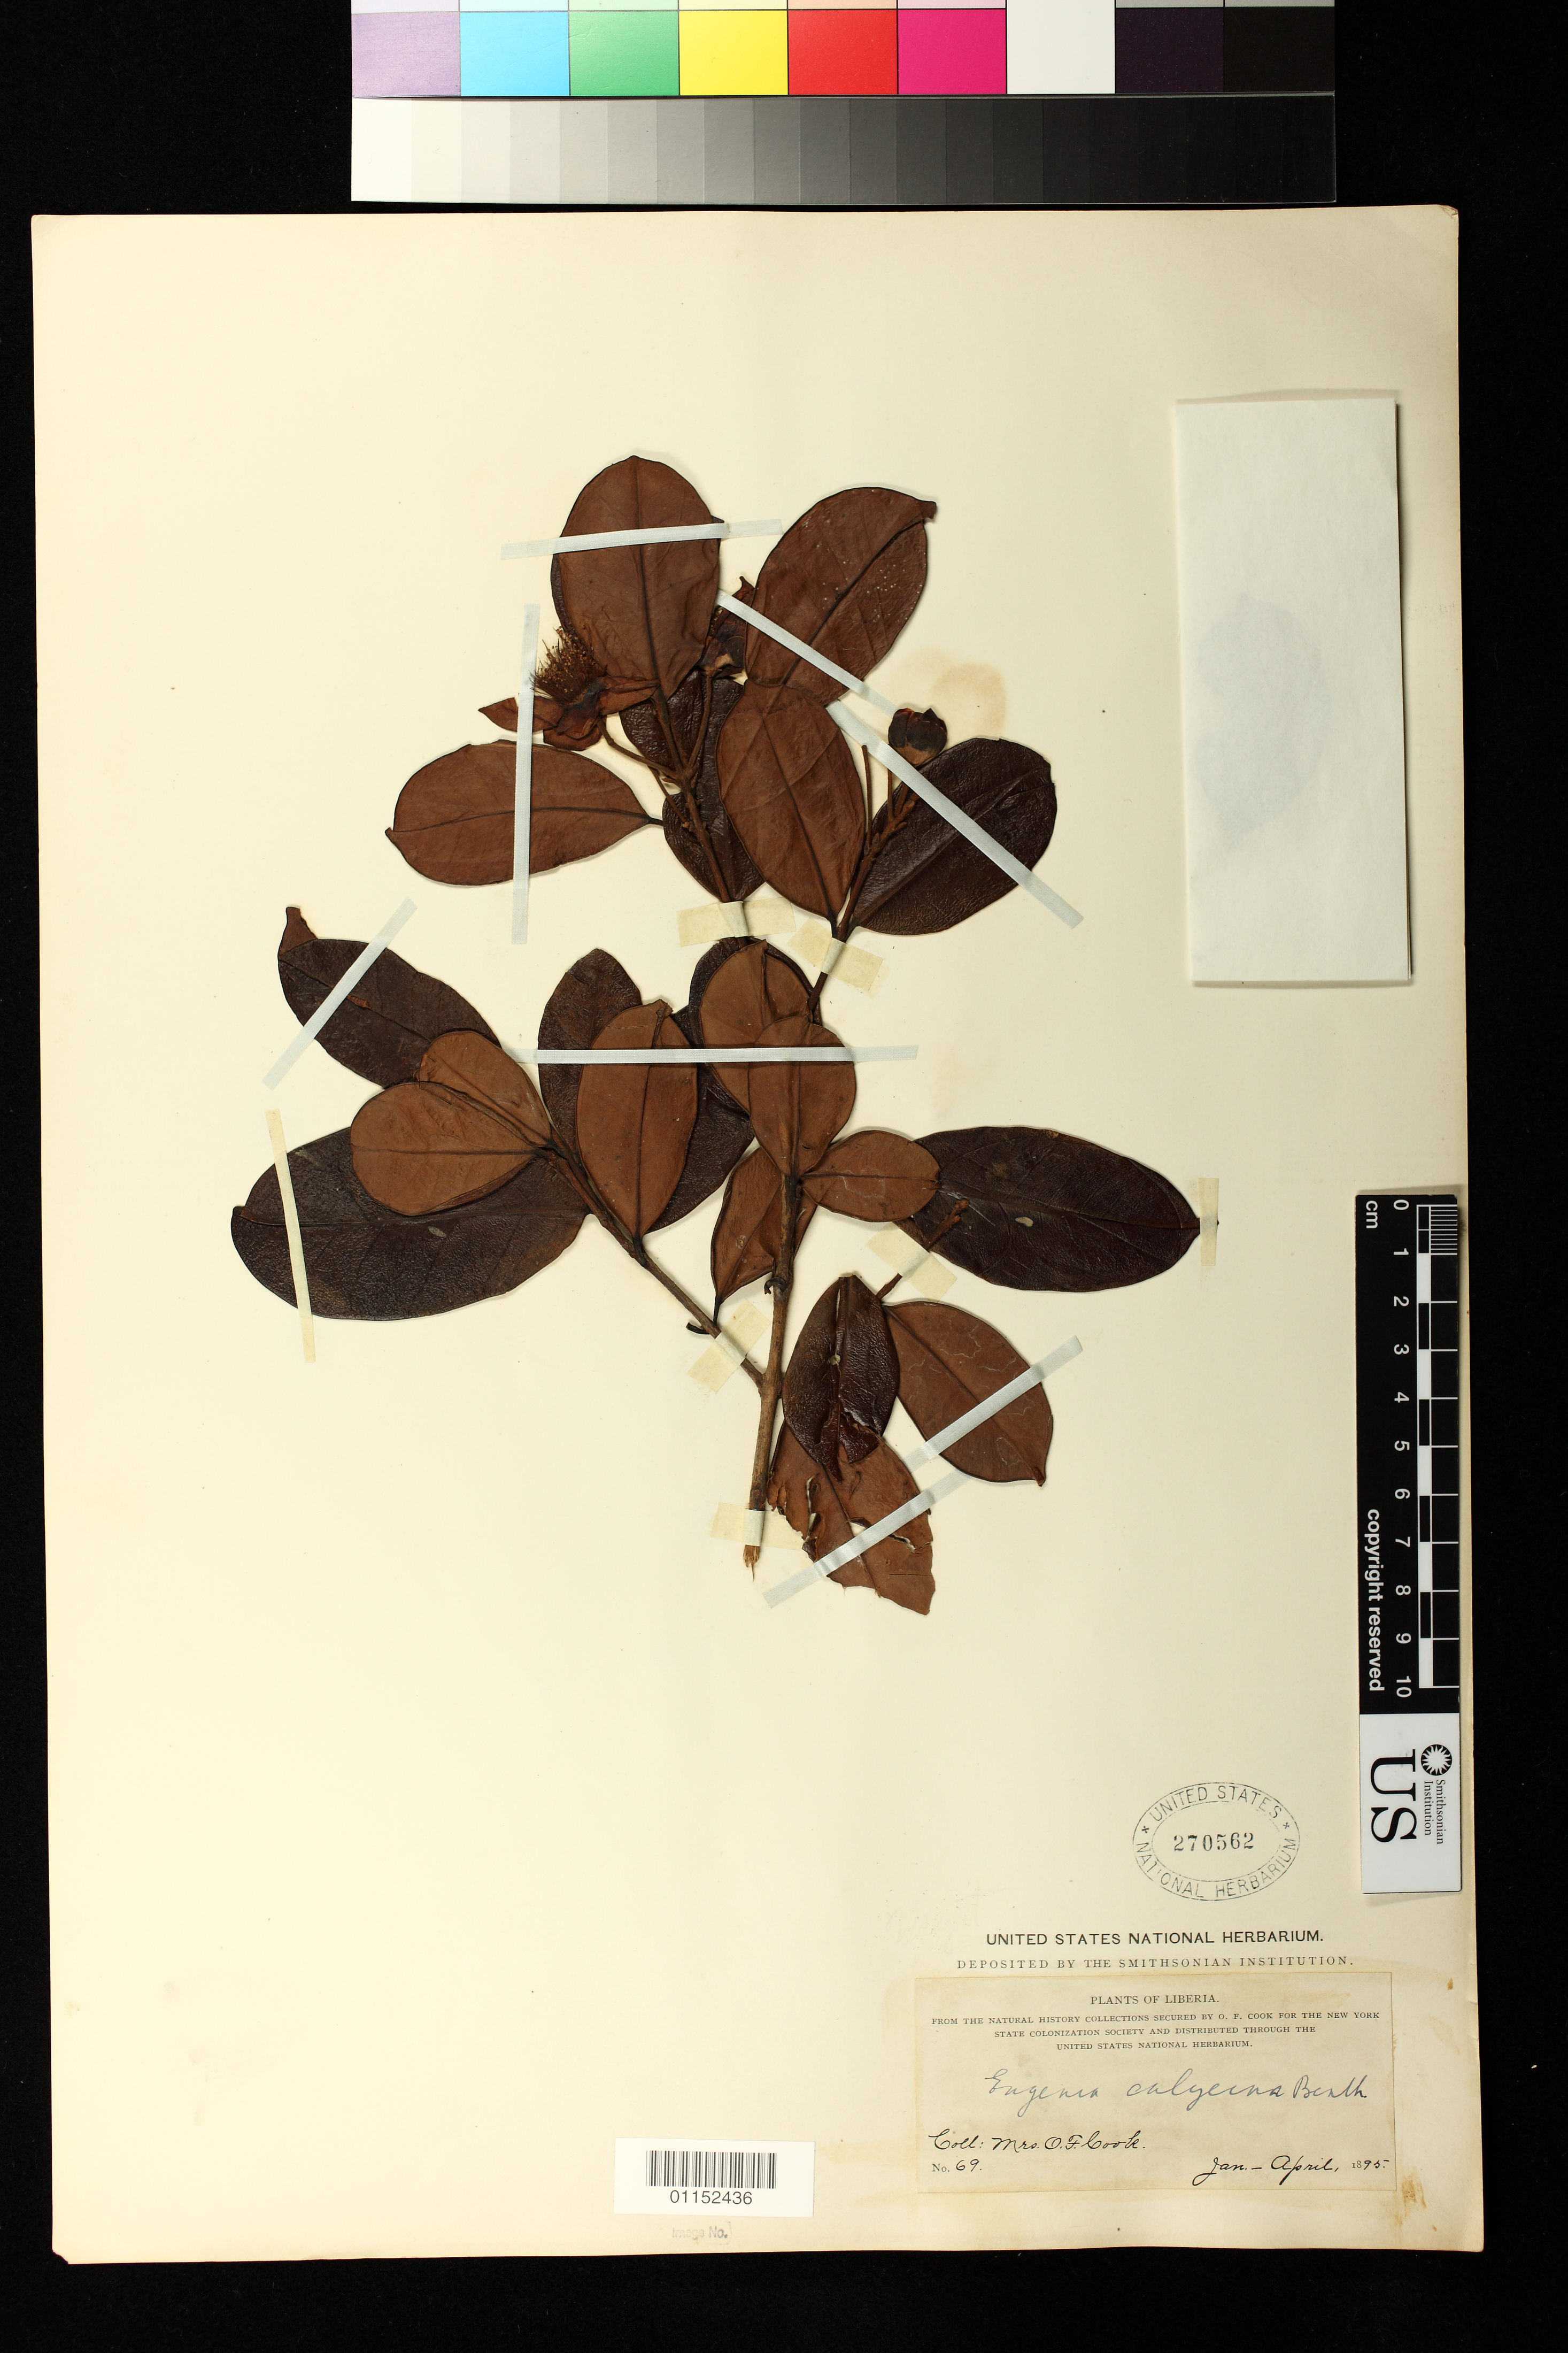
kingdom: Plantae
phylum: Tracheophyta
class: Magnoliopsida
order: Myrtales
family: Myrtaceae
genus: Eugenia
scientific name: Eugenia calycina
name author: Cambess.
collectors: Alice C. Cook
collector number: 69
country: Liberia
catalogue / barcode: US 270562